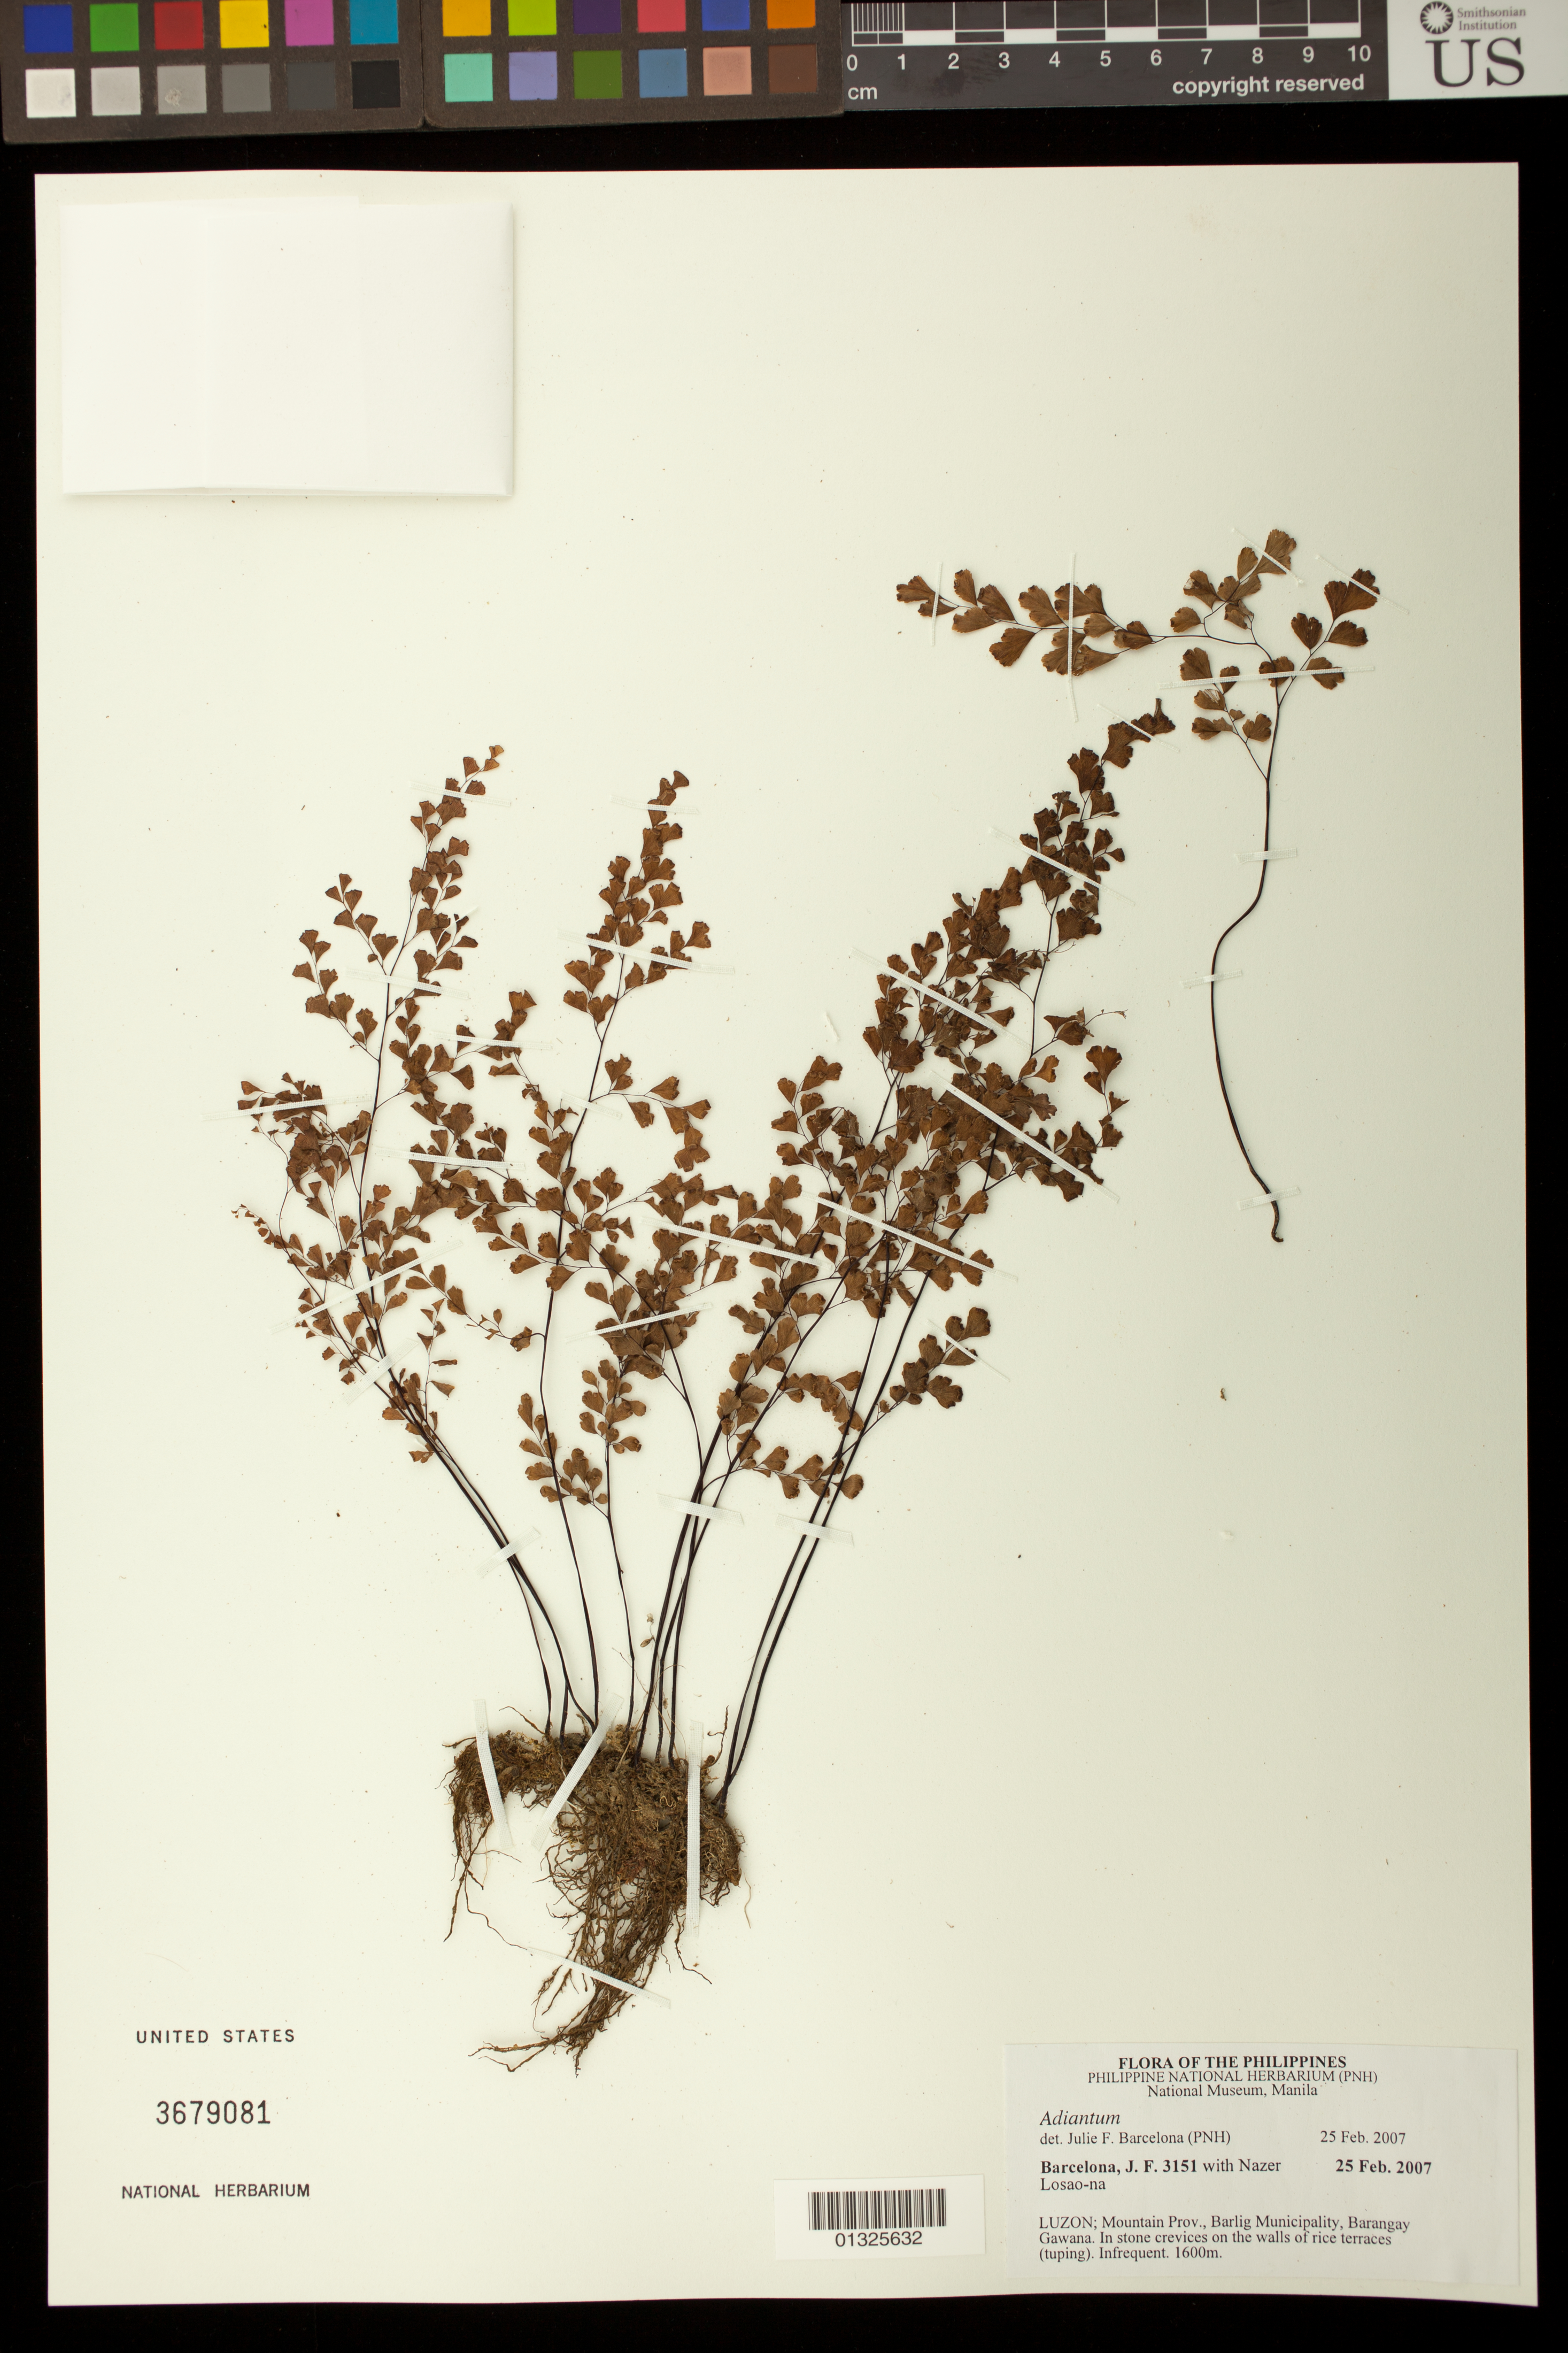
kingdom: Plantae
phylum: Tracheophyta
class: Polypodiopsida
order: Polypodiales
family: Pteridaceae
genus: Adiantum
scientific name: Adiantum sp.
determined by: Barcelona, J. F.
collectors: J. F. Barcelona & N. Losao-na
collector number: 3151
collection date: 2007-02-25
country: Philippines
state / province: Cordillera (Administrative Region)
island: Luzon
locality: Mountain Prov., Barlig Municipality, Barangay Gawana.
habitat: In stone crevices on the walls of rice terraces.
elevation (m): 1600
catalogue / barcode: US 3679081